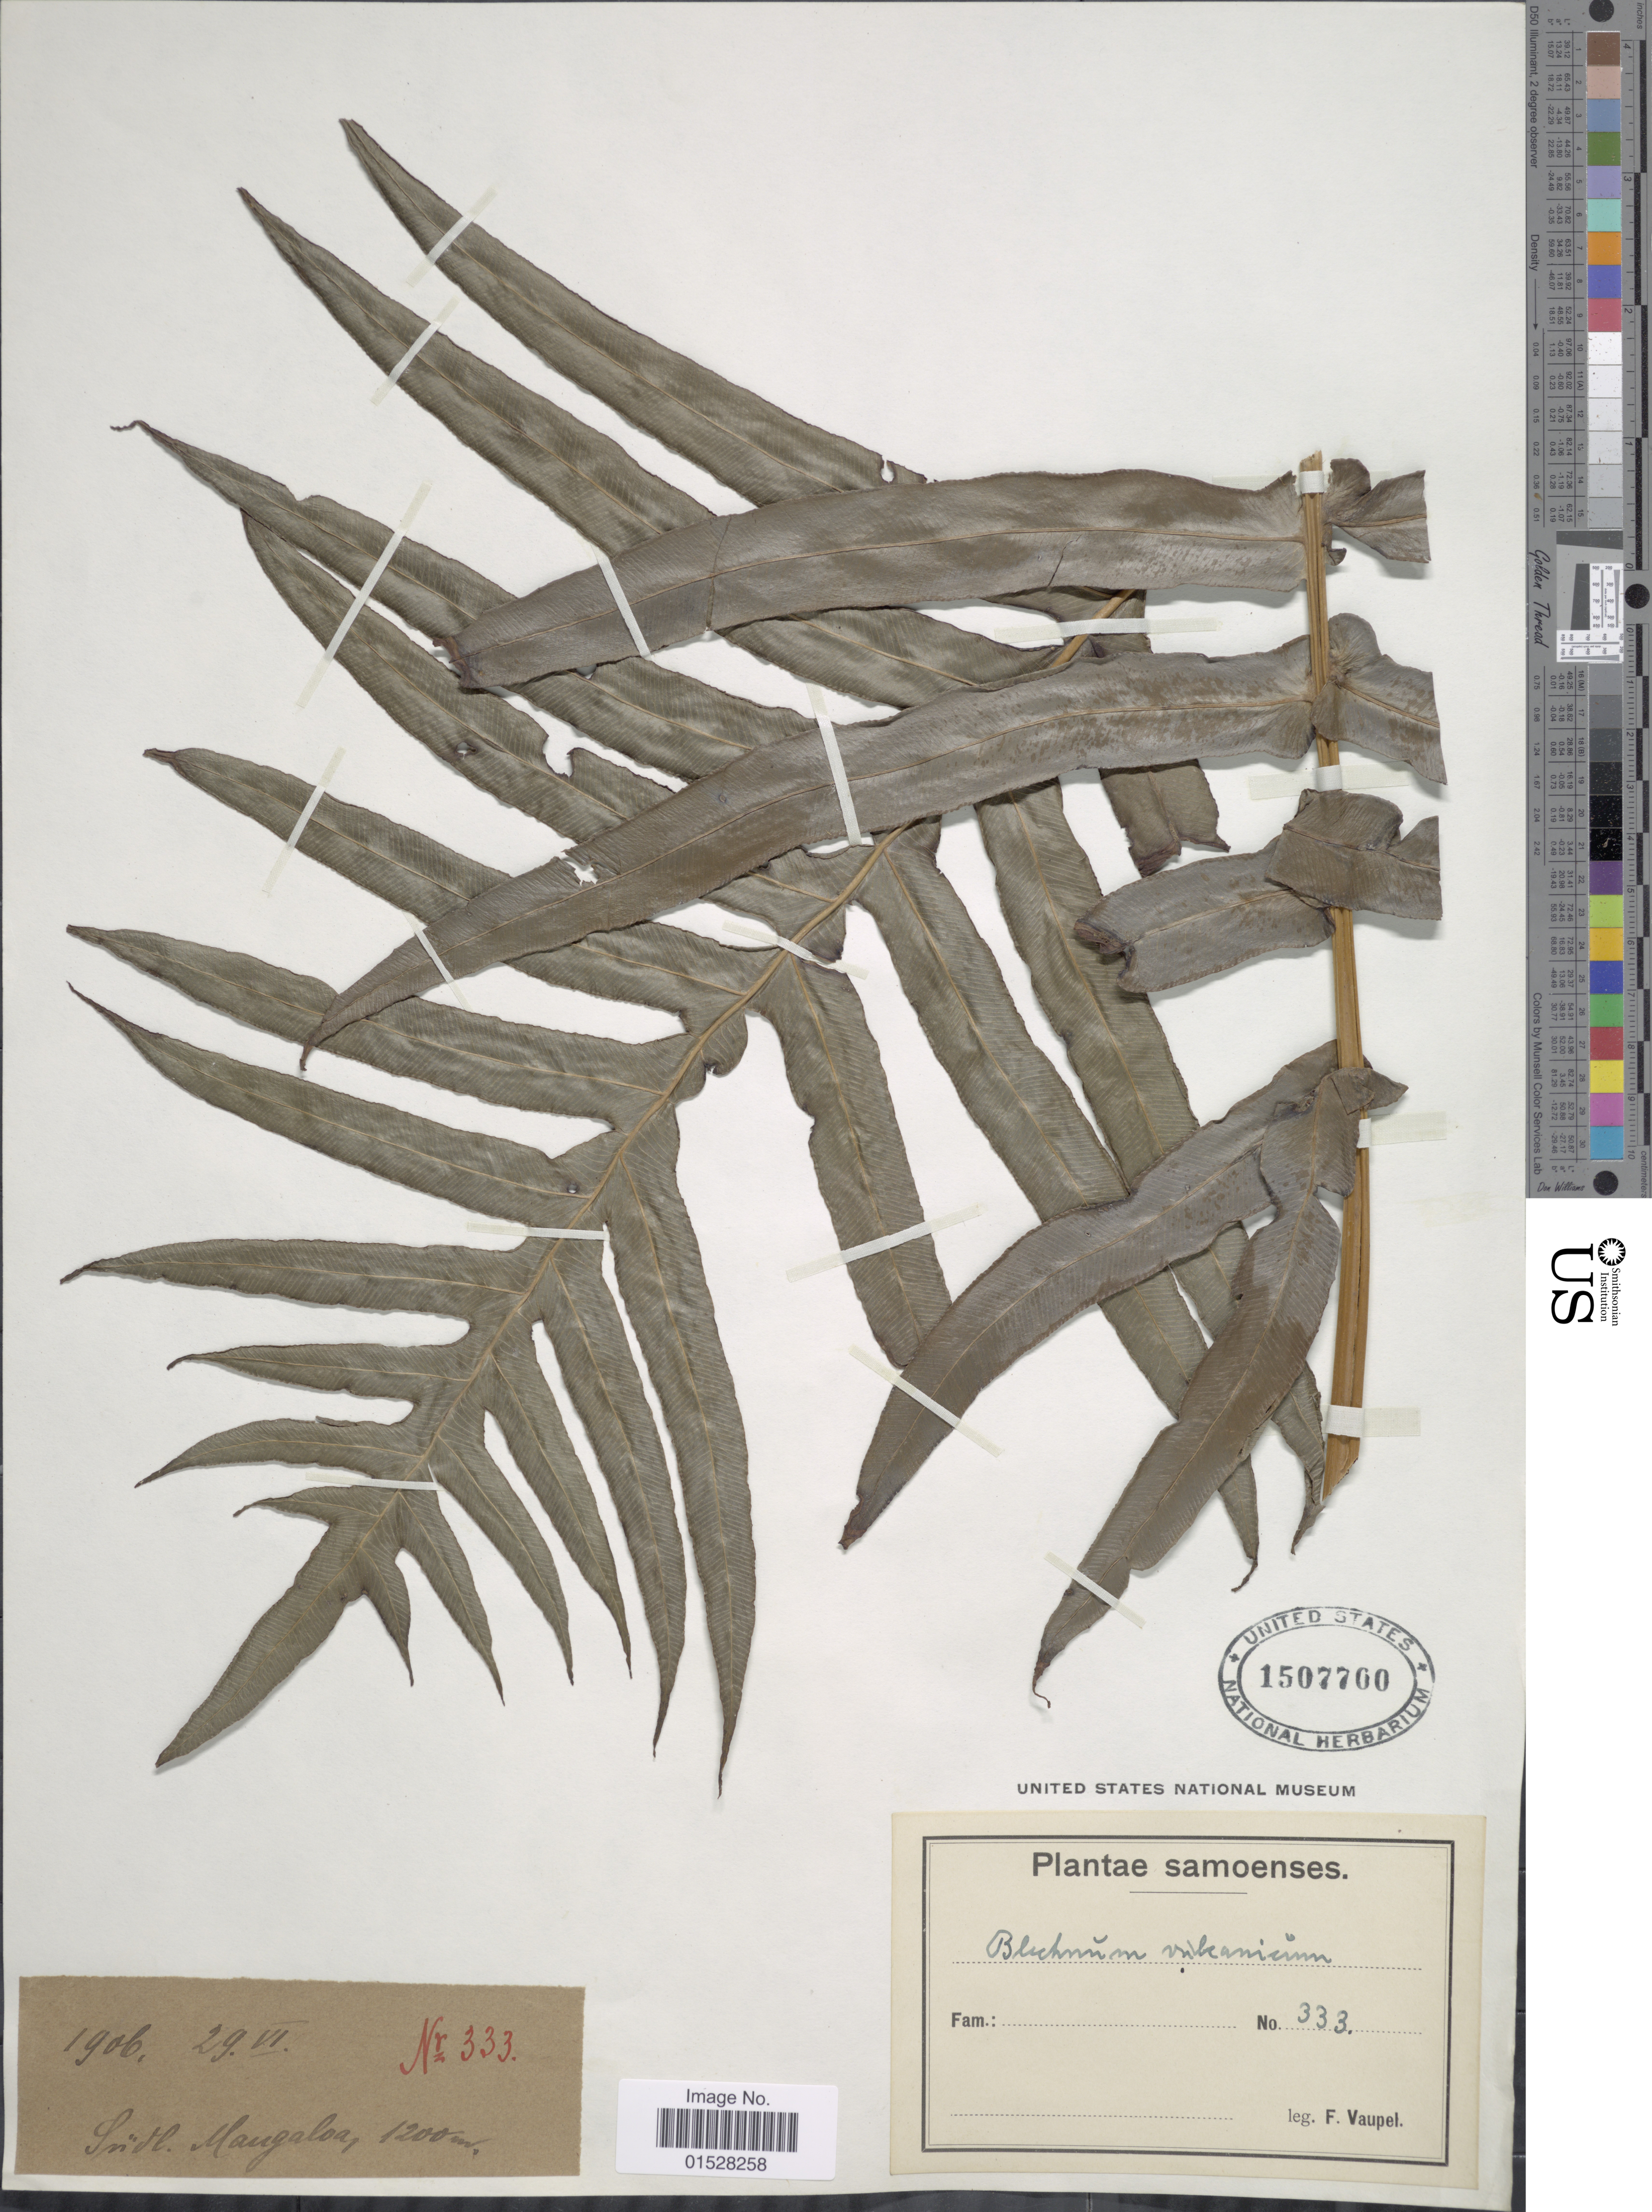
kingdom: Plantae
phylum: Tracheophyta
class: Polypodiopsida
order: Polypodiales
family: Blechnaceae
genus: Blechnum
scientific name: Blechnum vulcanicum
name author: (Blume) Kuhn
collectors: F. Vaupel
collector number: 333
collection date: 1906-06-29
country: Samoa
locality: Samoenses, Indl. Mangalore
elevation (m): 1200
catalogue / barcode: US 1507700